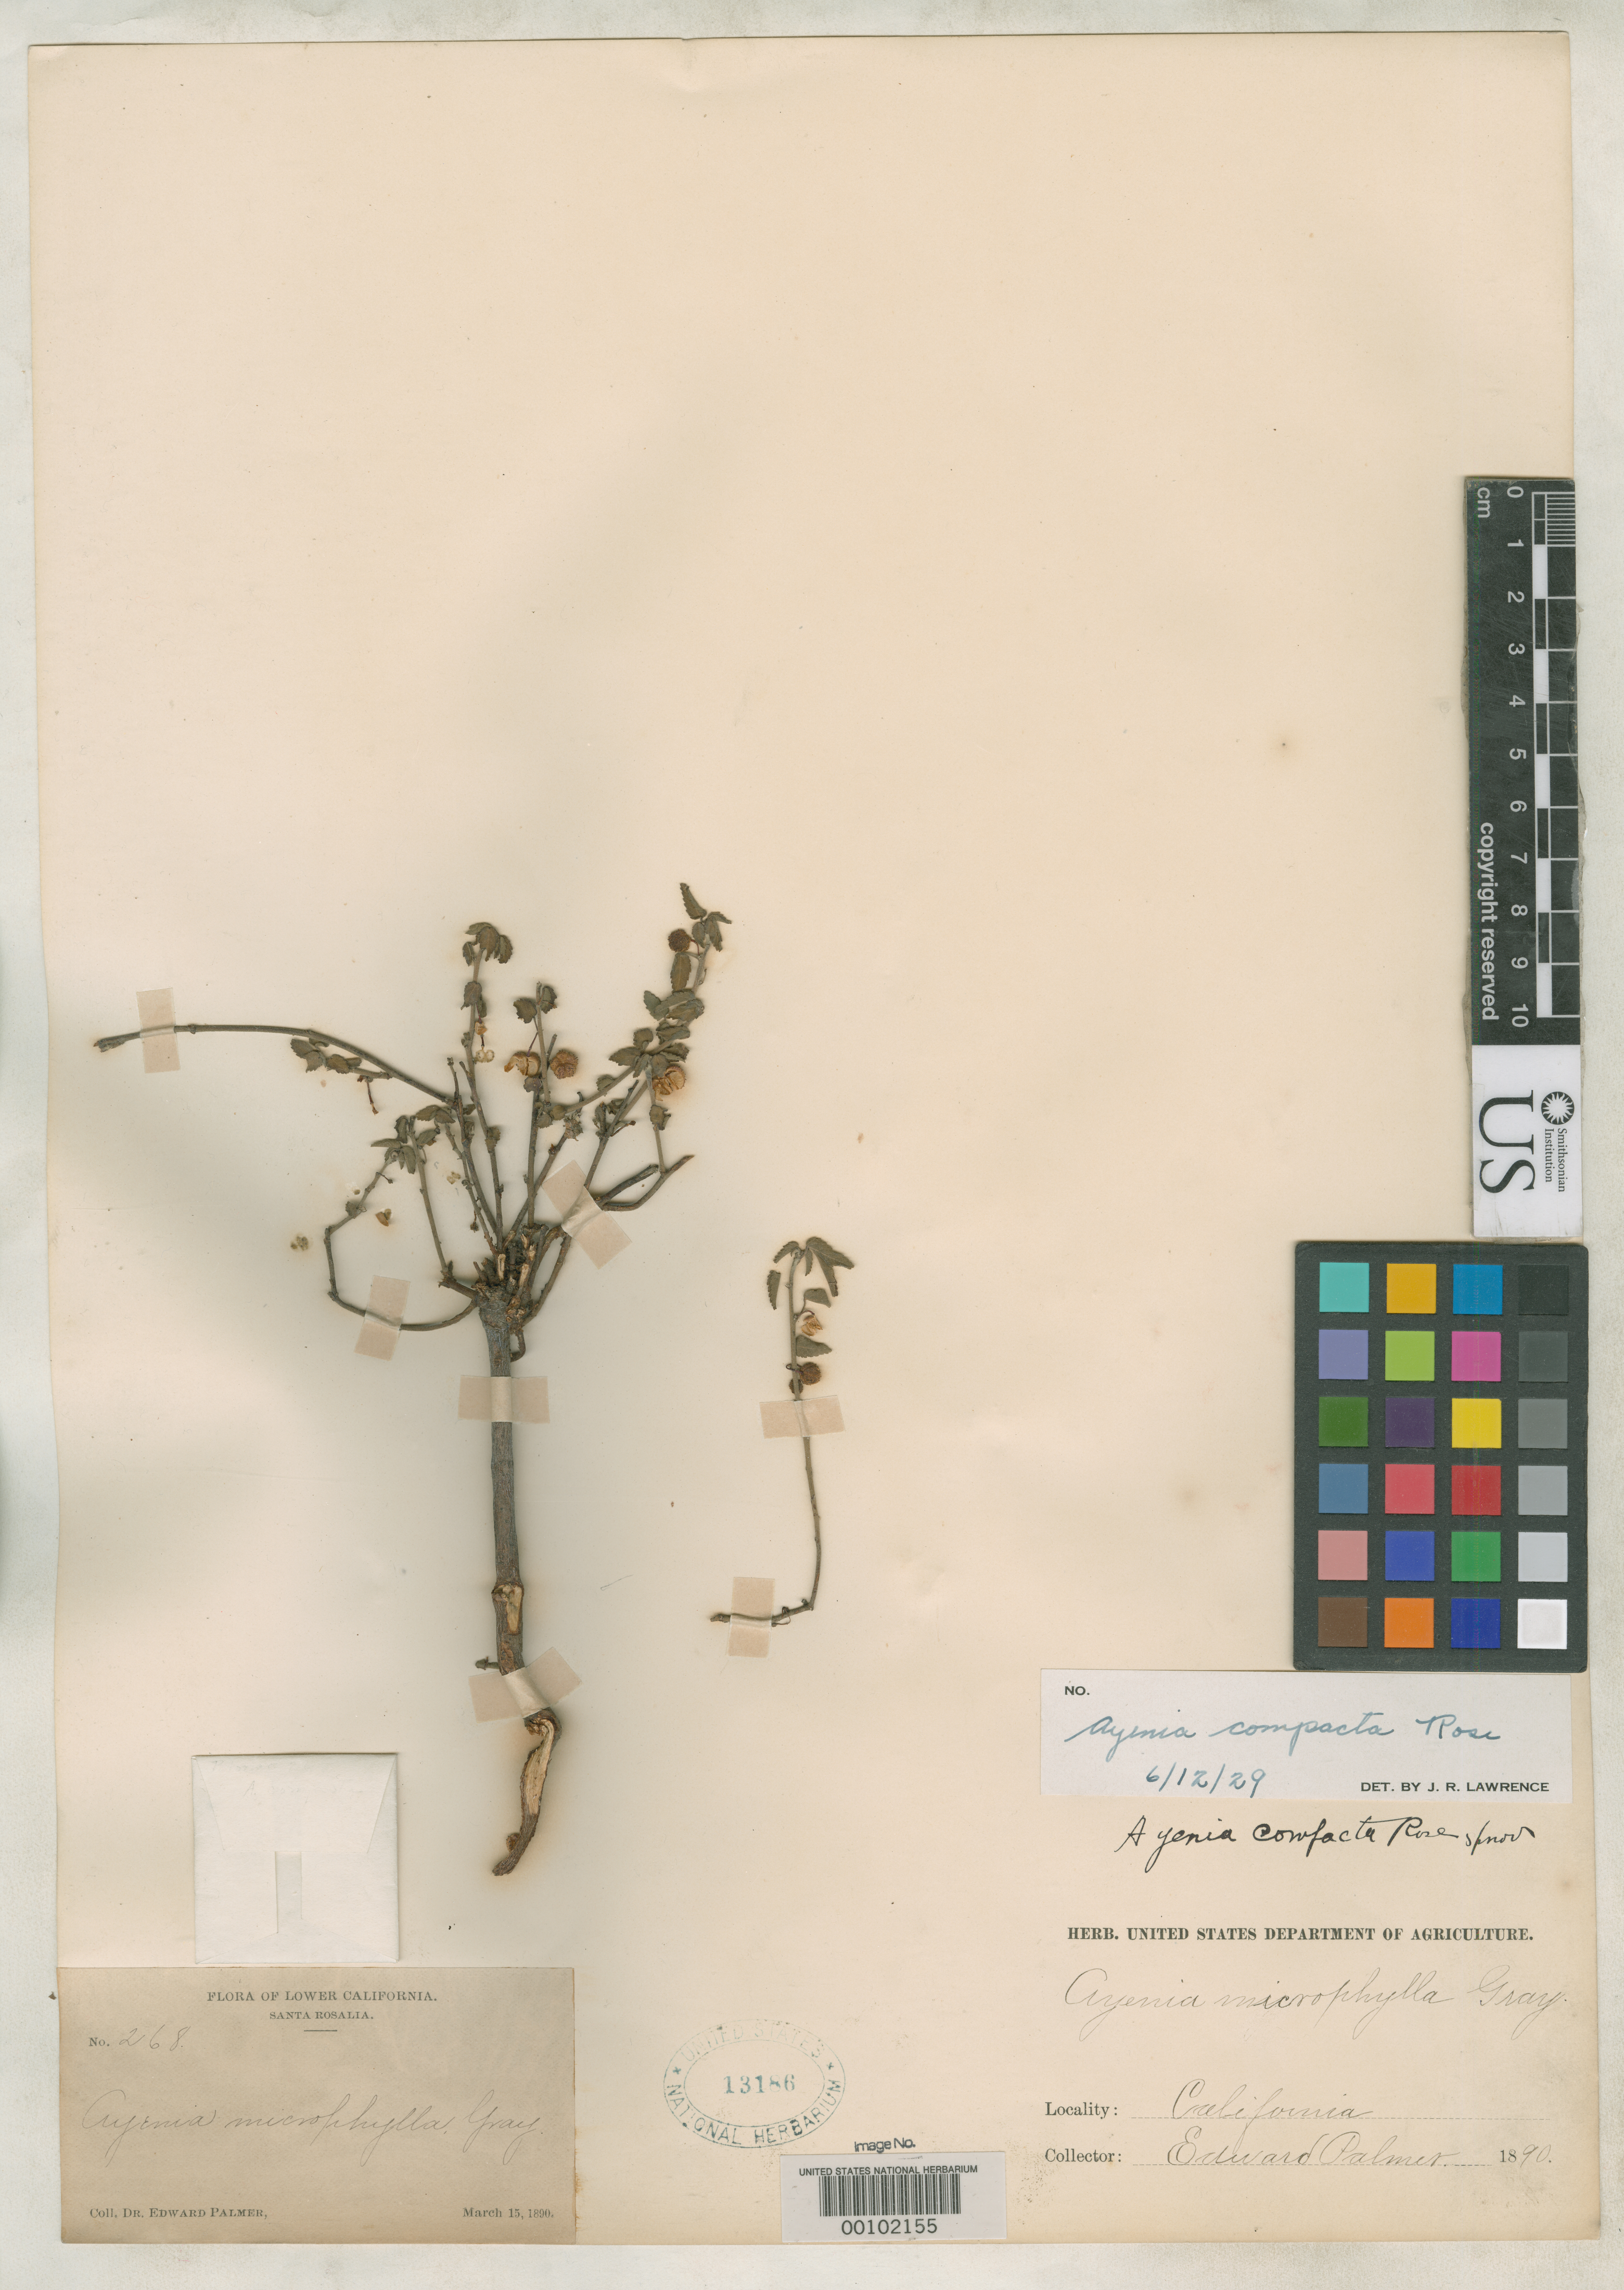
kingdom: Plantae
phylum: Tracheophyta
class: Magnoliopsida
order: Malvales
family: Malvaceae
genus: Ayenia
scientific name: Ayenia compacta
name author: Rose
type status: Holotype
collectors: E. Palmer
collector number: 268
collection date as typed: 15 Mar 1890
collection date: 1890-03-15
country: Mexico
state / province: Baja California Sur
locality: Near Santa Rosalia.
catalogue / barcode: US 13186